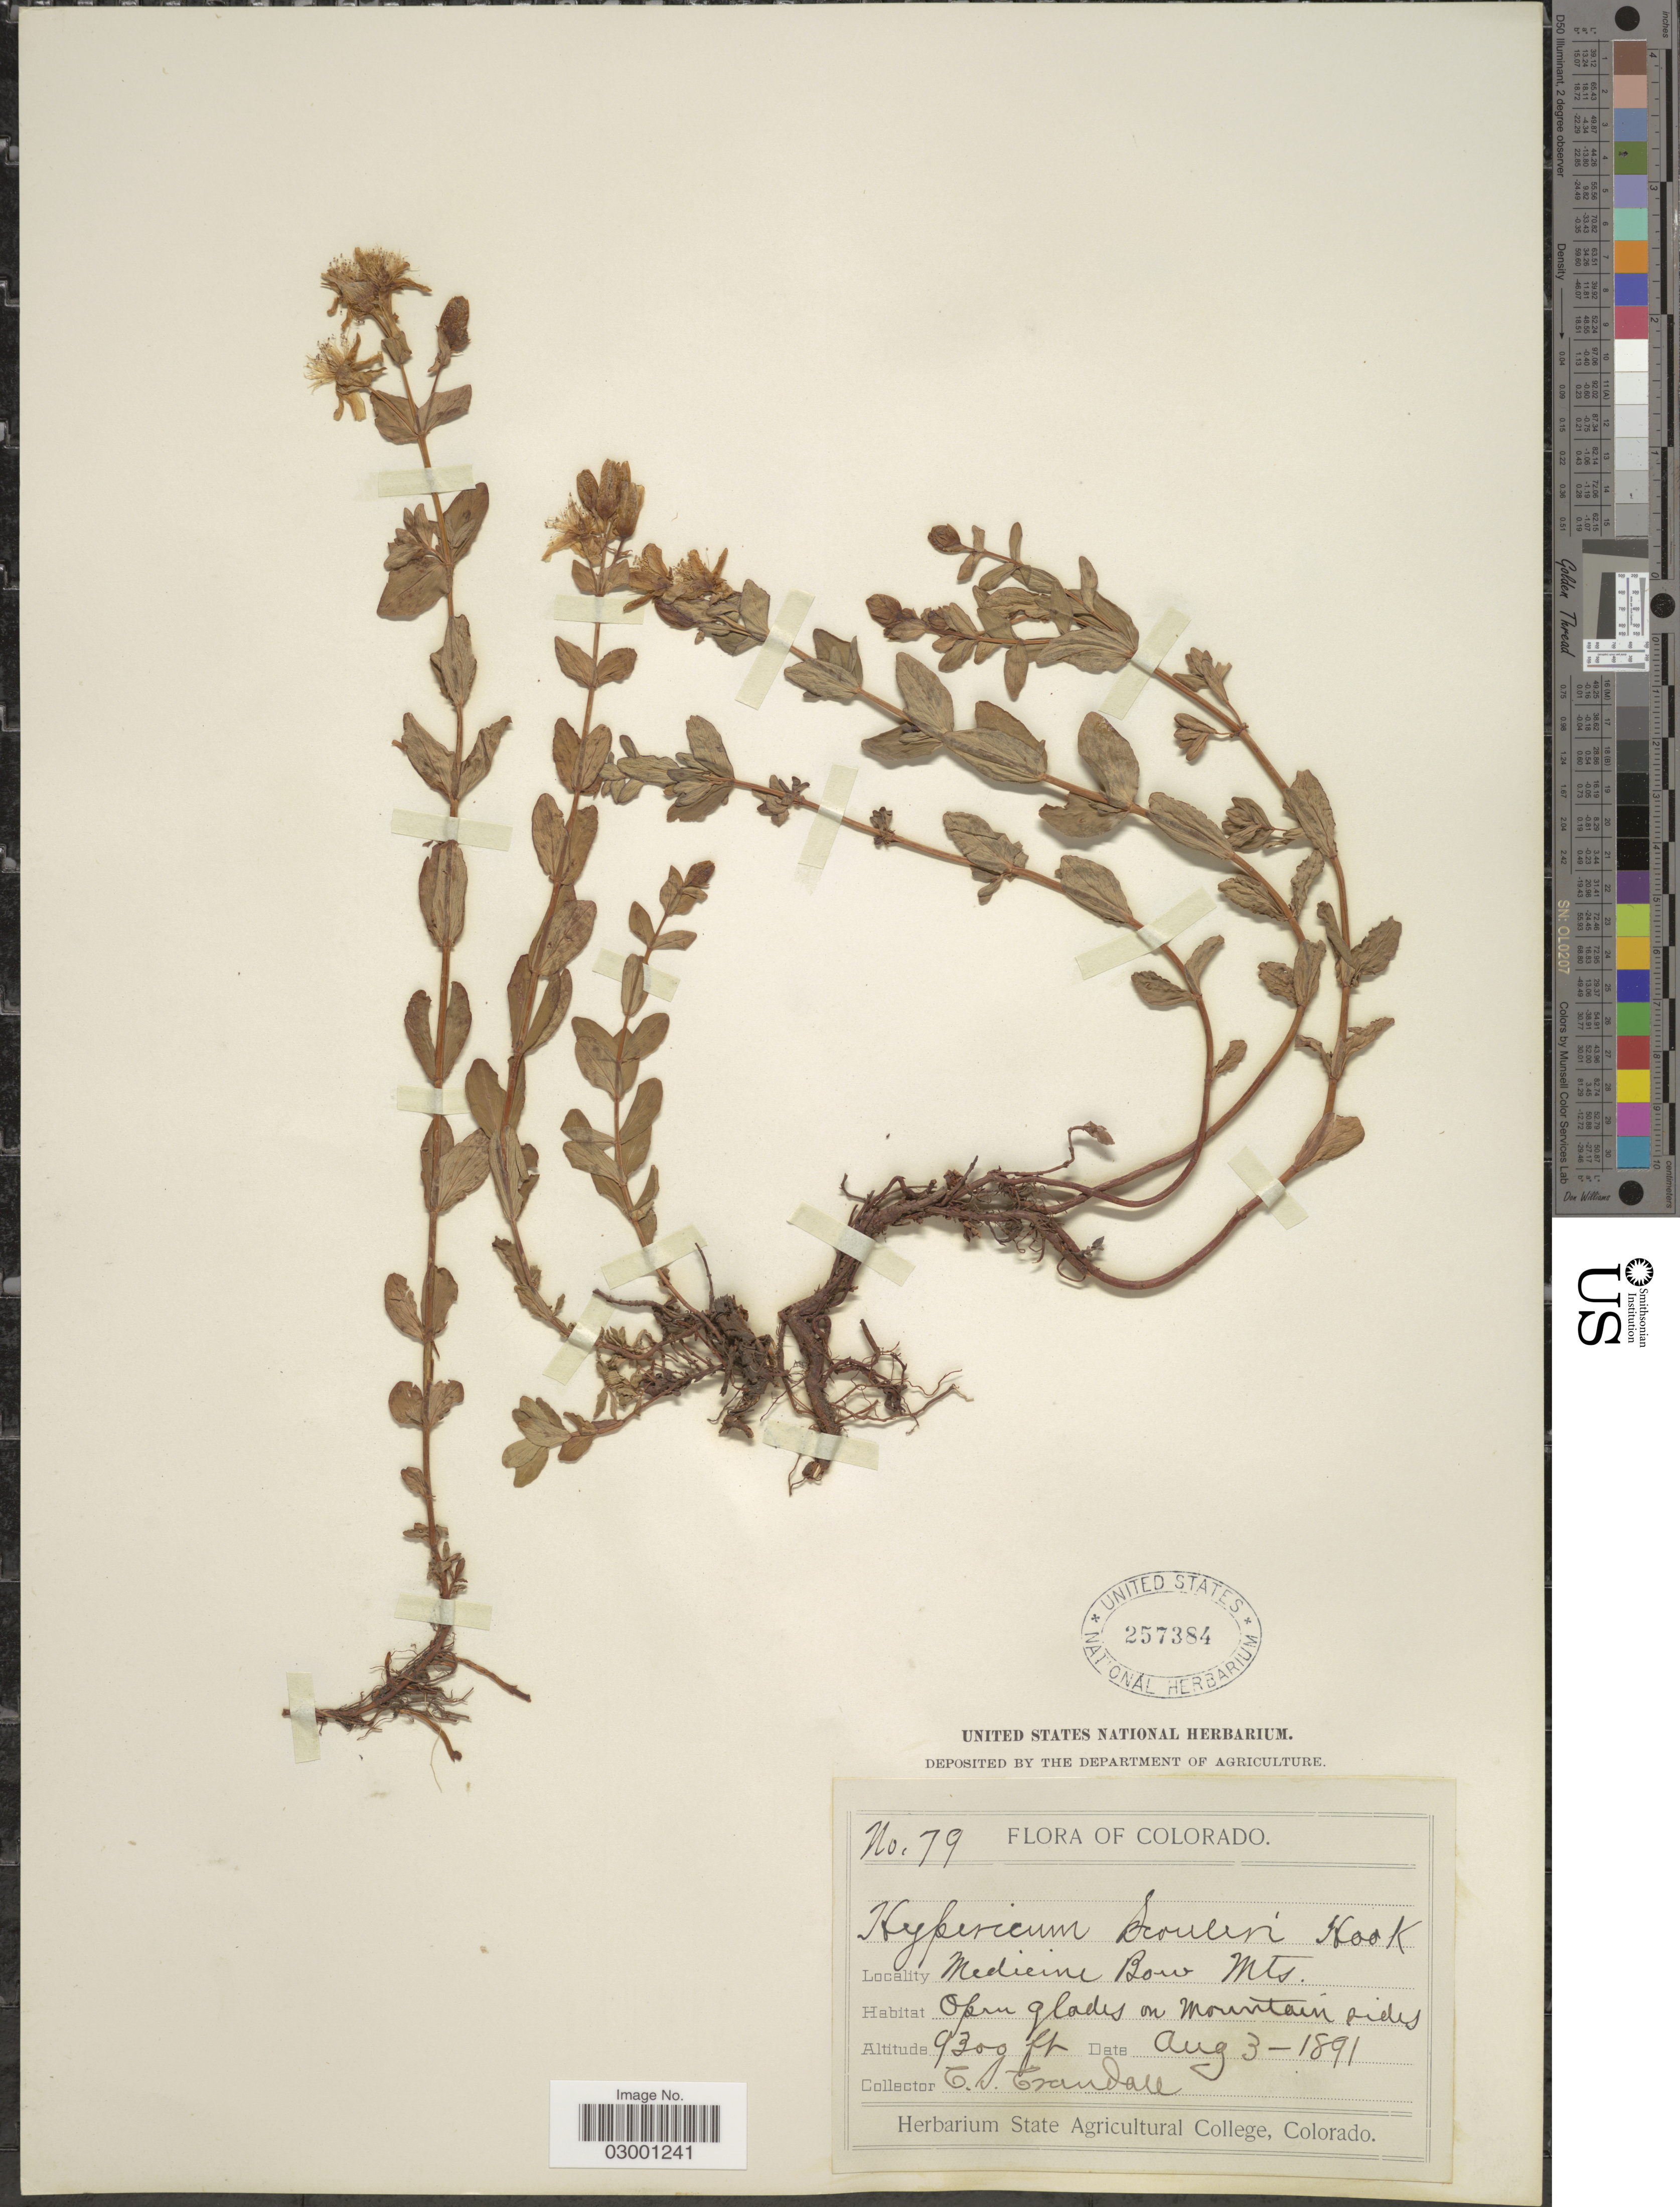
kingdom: Plantae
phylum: Tracheophyta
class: Magnoliopsida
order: Malpighiales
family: Hypericaceae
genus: Hypericum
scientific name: Hypericum formosum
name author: Kunth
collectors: C. Crandall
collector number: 79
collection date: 1891-08-03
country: United States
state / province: Colorado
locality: Medicine Bow Mts. Open glades on mountain sides.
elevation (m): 2835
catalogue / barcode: US 257384